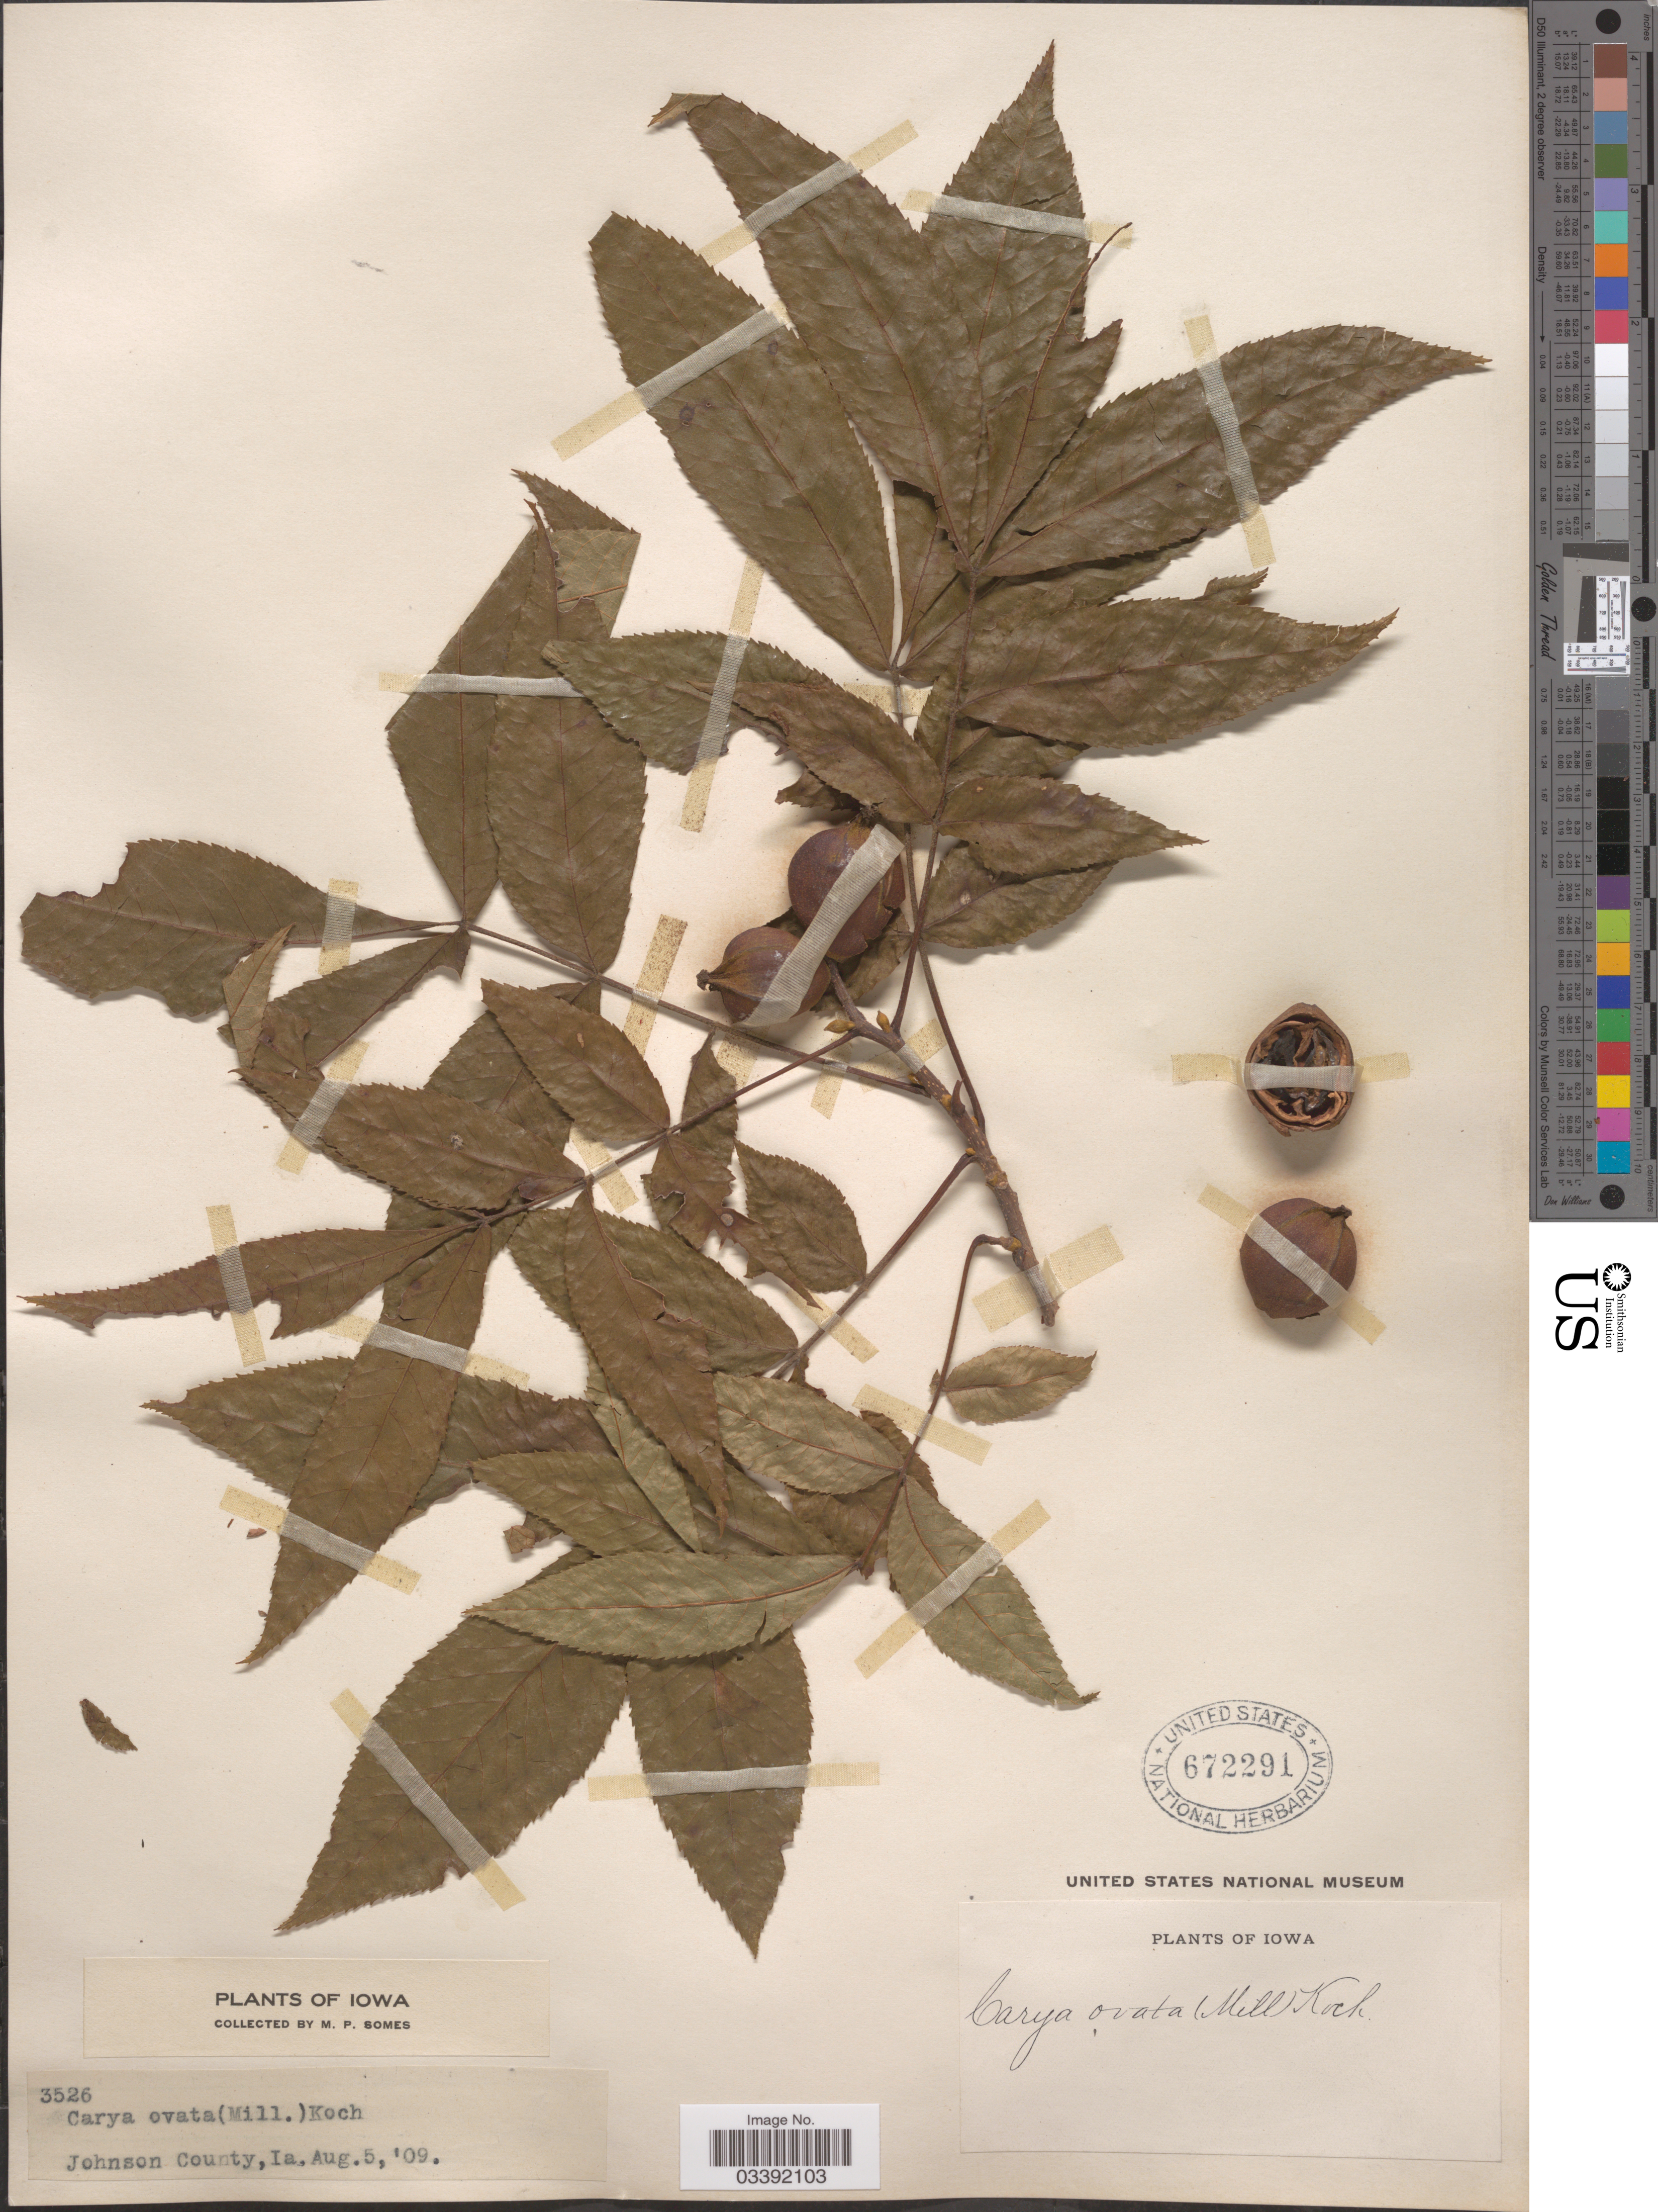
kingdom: Plantae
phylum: Tracheophyta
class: Magnoliopsida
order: Fagales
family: Juglandaceae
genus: Carya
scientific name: Carya ovata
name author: (Mill.) K. Koch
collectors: M. Somes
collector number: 3526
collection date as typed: Transcribed d/m/y: 5/8/9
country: United States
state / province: Iowa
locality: Johnson County.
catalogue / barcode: US 672291